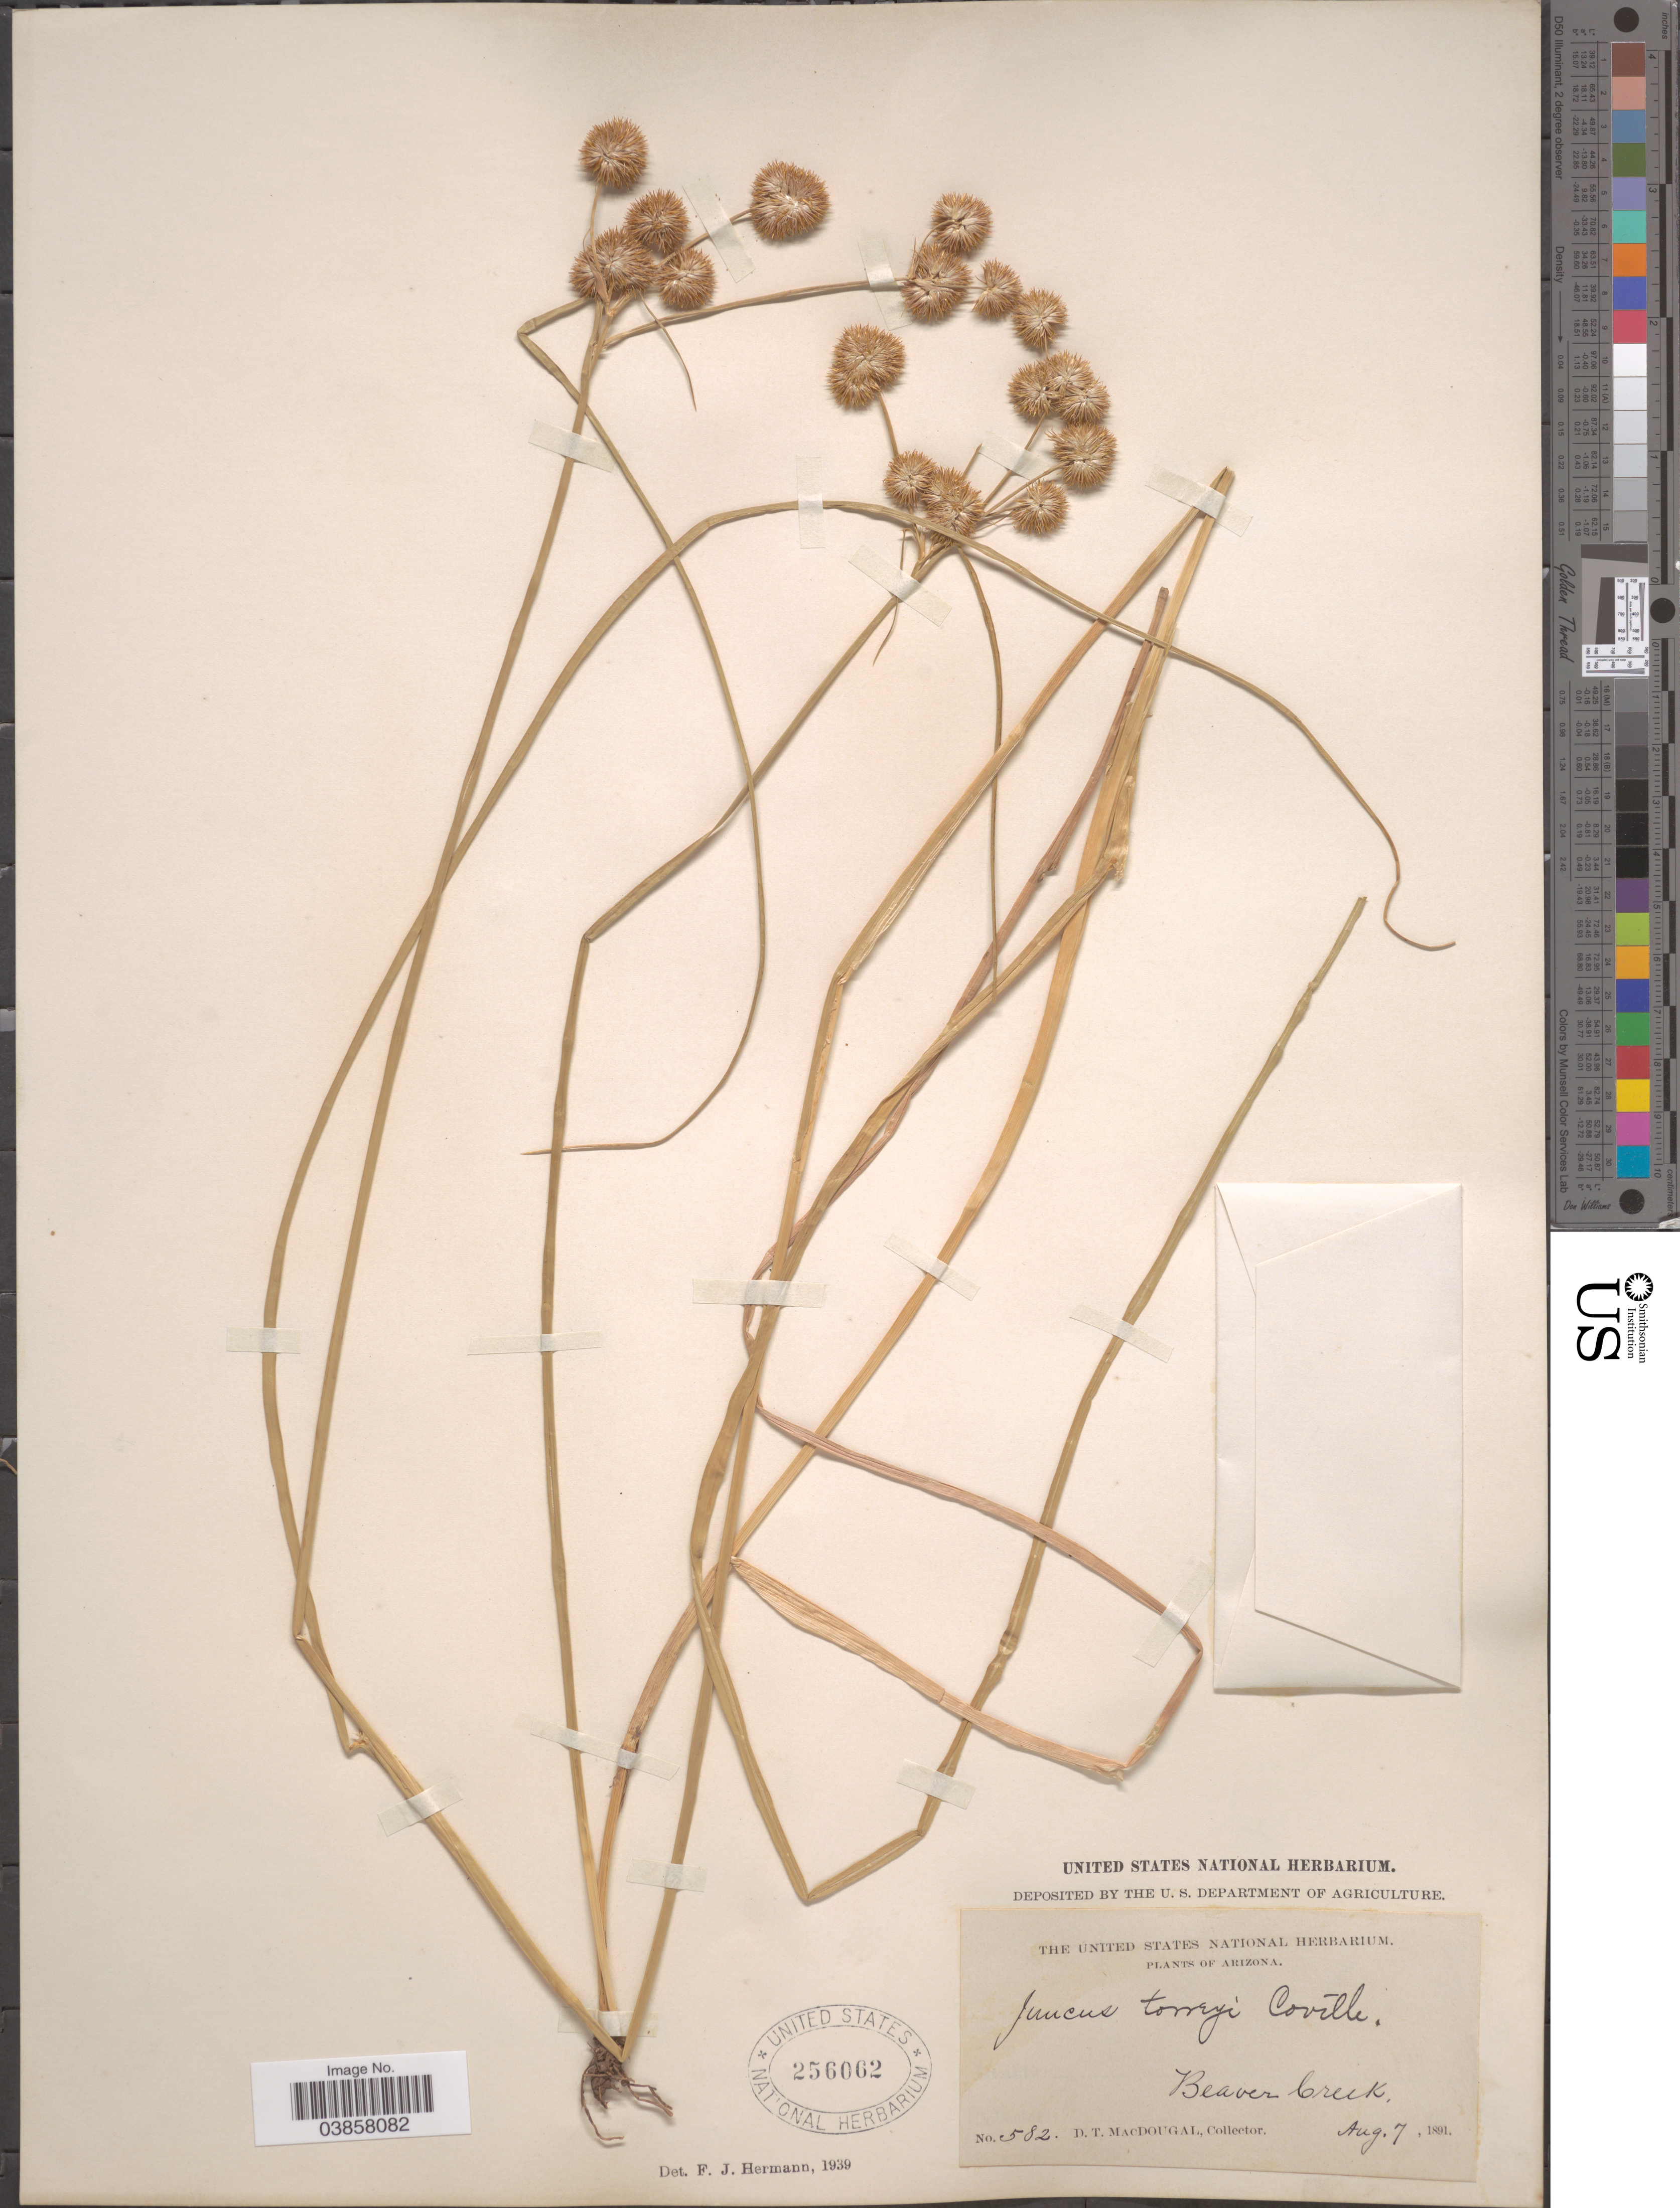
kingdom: Plantae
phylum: Tracheophyta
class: Liliopsida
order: Poales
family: Juncaceae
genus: Juncus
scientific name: Juncus torreyi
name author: Coville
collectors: D. T. MacDougal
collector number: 582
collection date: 1891-08-07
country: United States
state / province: Arizona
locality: Beaver Creek.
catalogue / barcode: US 256062